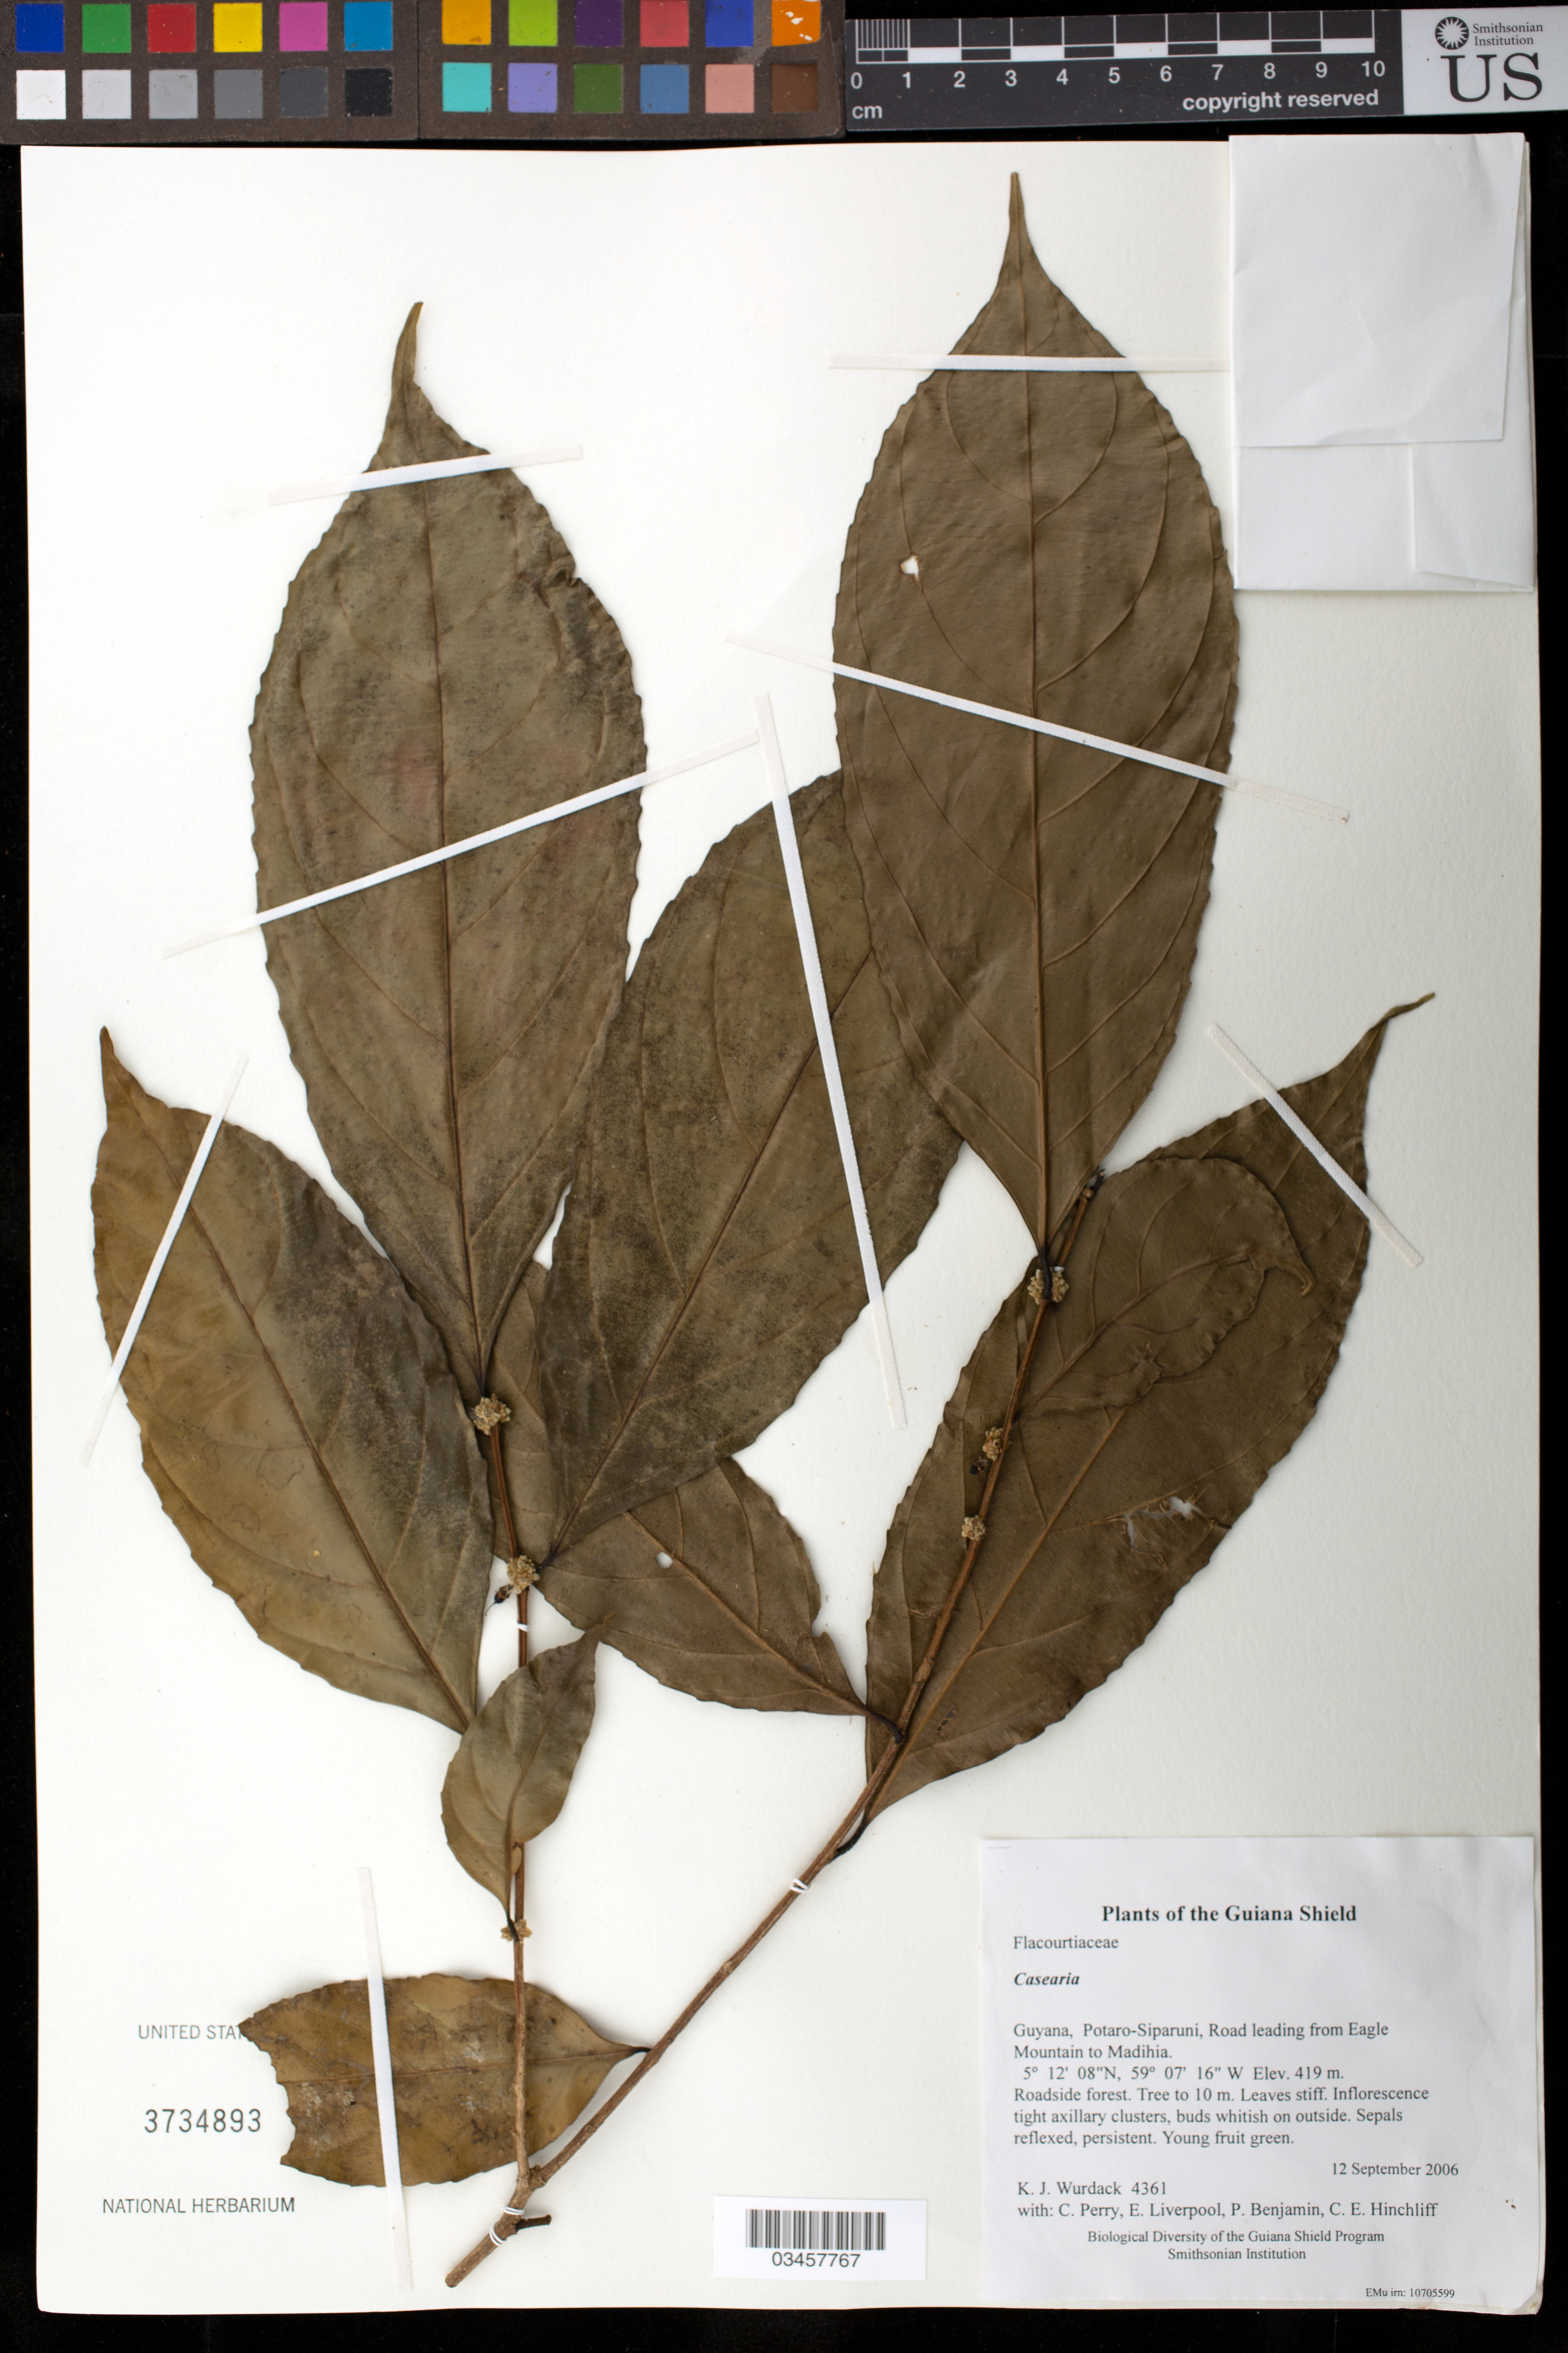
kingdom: Plantae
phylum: Tracheophyta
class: Magnoliopsida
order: Malpighiales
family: Salicaceae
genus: Casearia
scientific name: Casearia sp.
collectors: K. Wurdack, C. Perry, E. Liverpool, P. Benjamin, C. E. Hinchliff & K. M. Redden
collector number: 4361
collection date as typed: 12 September 2006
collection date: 2006-09-12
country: Guyana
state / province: Potaro-Siparuni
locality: Road leading from Eagle Mountain to Madihia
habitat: Roadside forest.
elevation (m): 419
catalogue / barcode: US 3734893